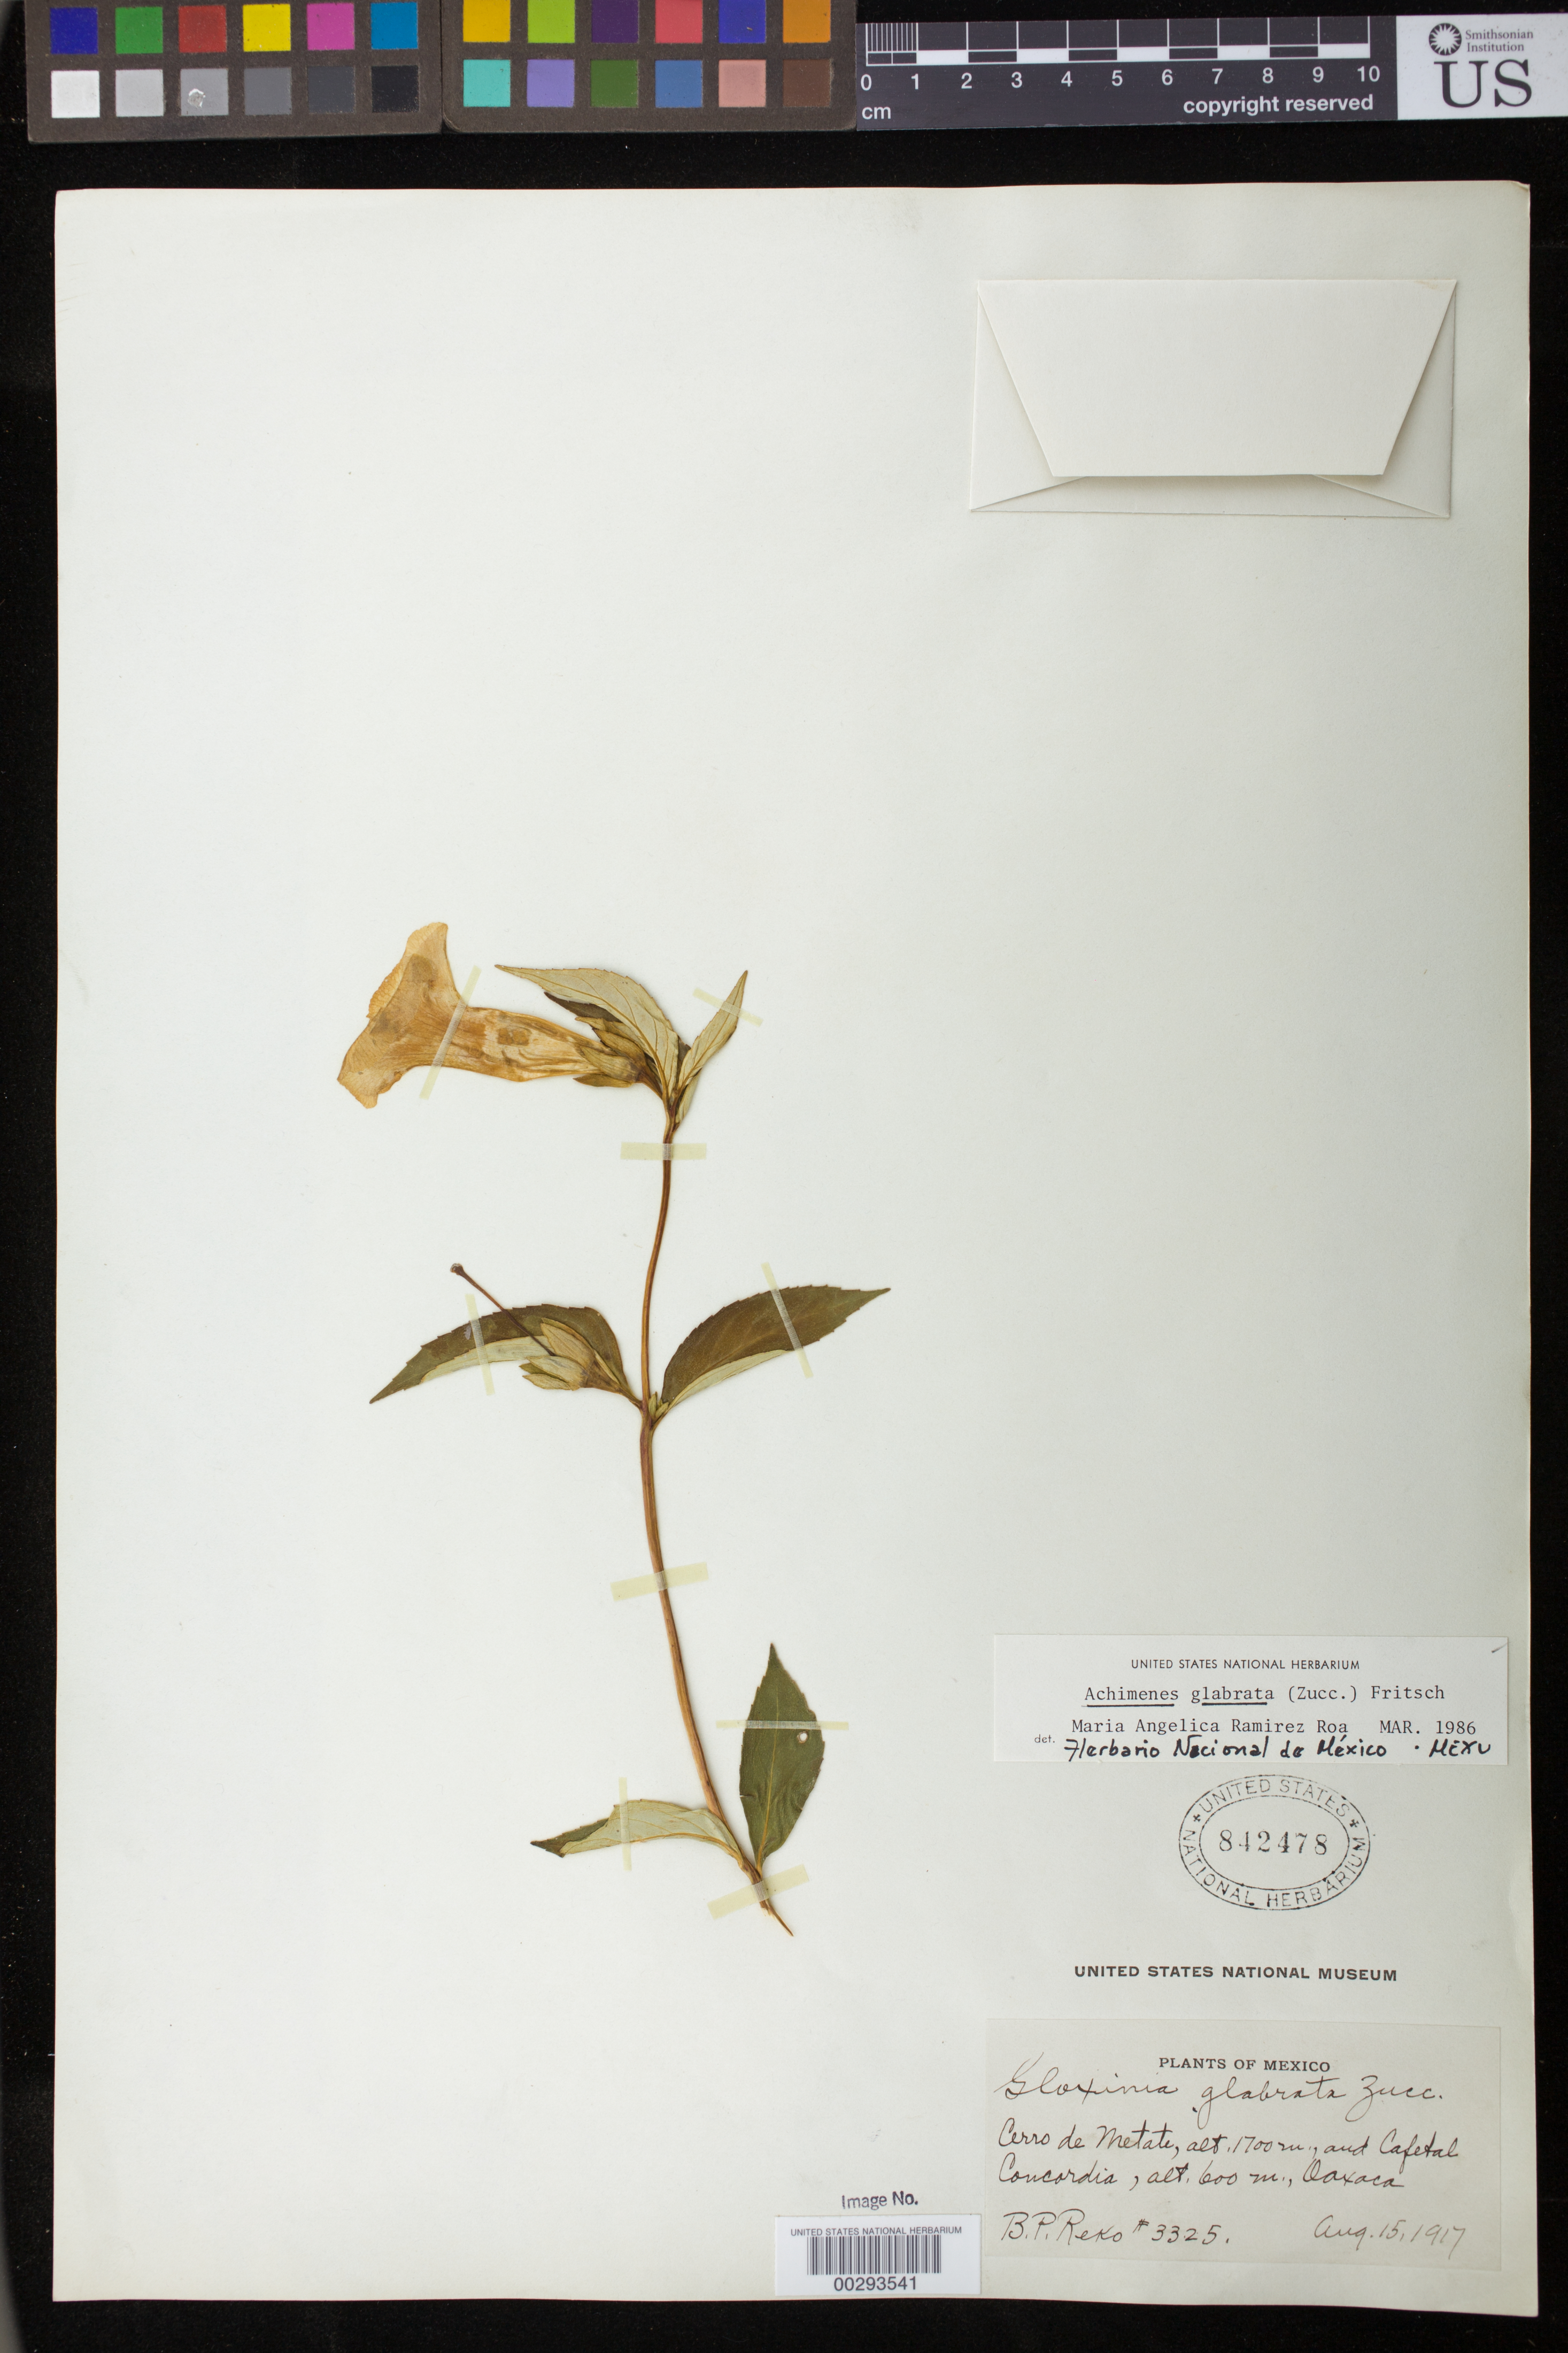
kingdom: Plantae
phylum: Tracheophyta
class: Magnoliopsida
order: Lamiales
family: Gesneriaceae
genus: Achimenes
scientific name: Achimenes glabrata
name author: (Zucc.) Fritsch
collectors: B. P. Reko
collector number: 3325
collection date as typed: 15 Aug 1917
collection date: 1917-08-15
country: Mexico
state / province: Oaxaca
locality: Cerro de Metate, and Cafetal Concordia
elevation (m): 600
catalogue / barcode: US 842478